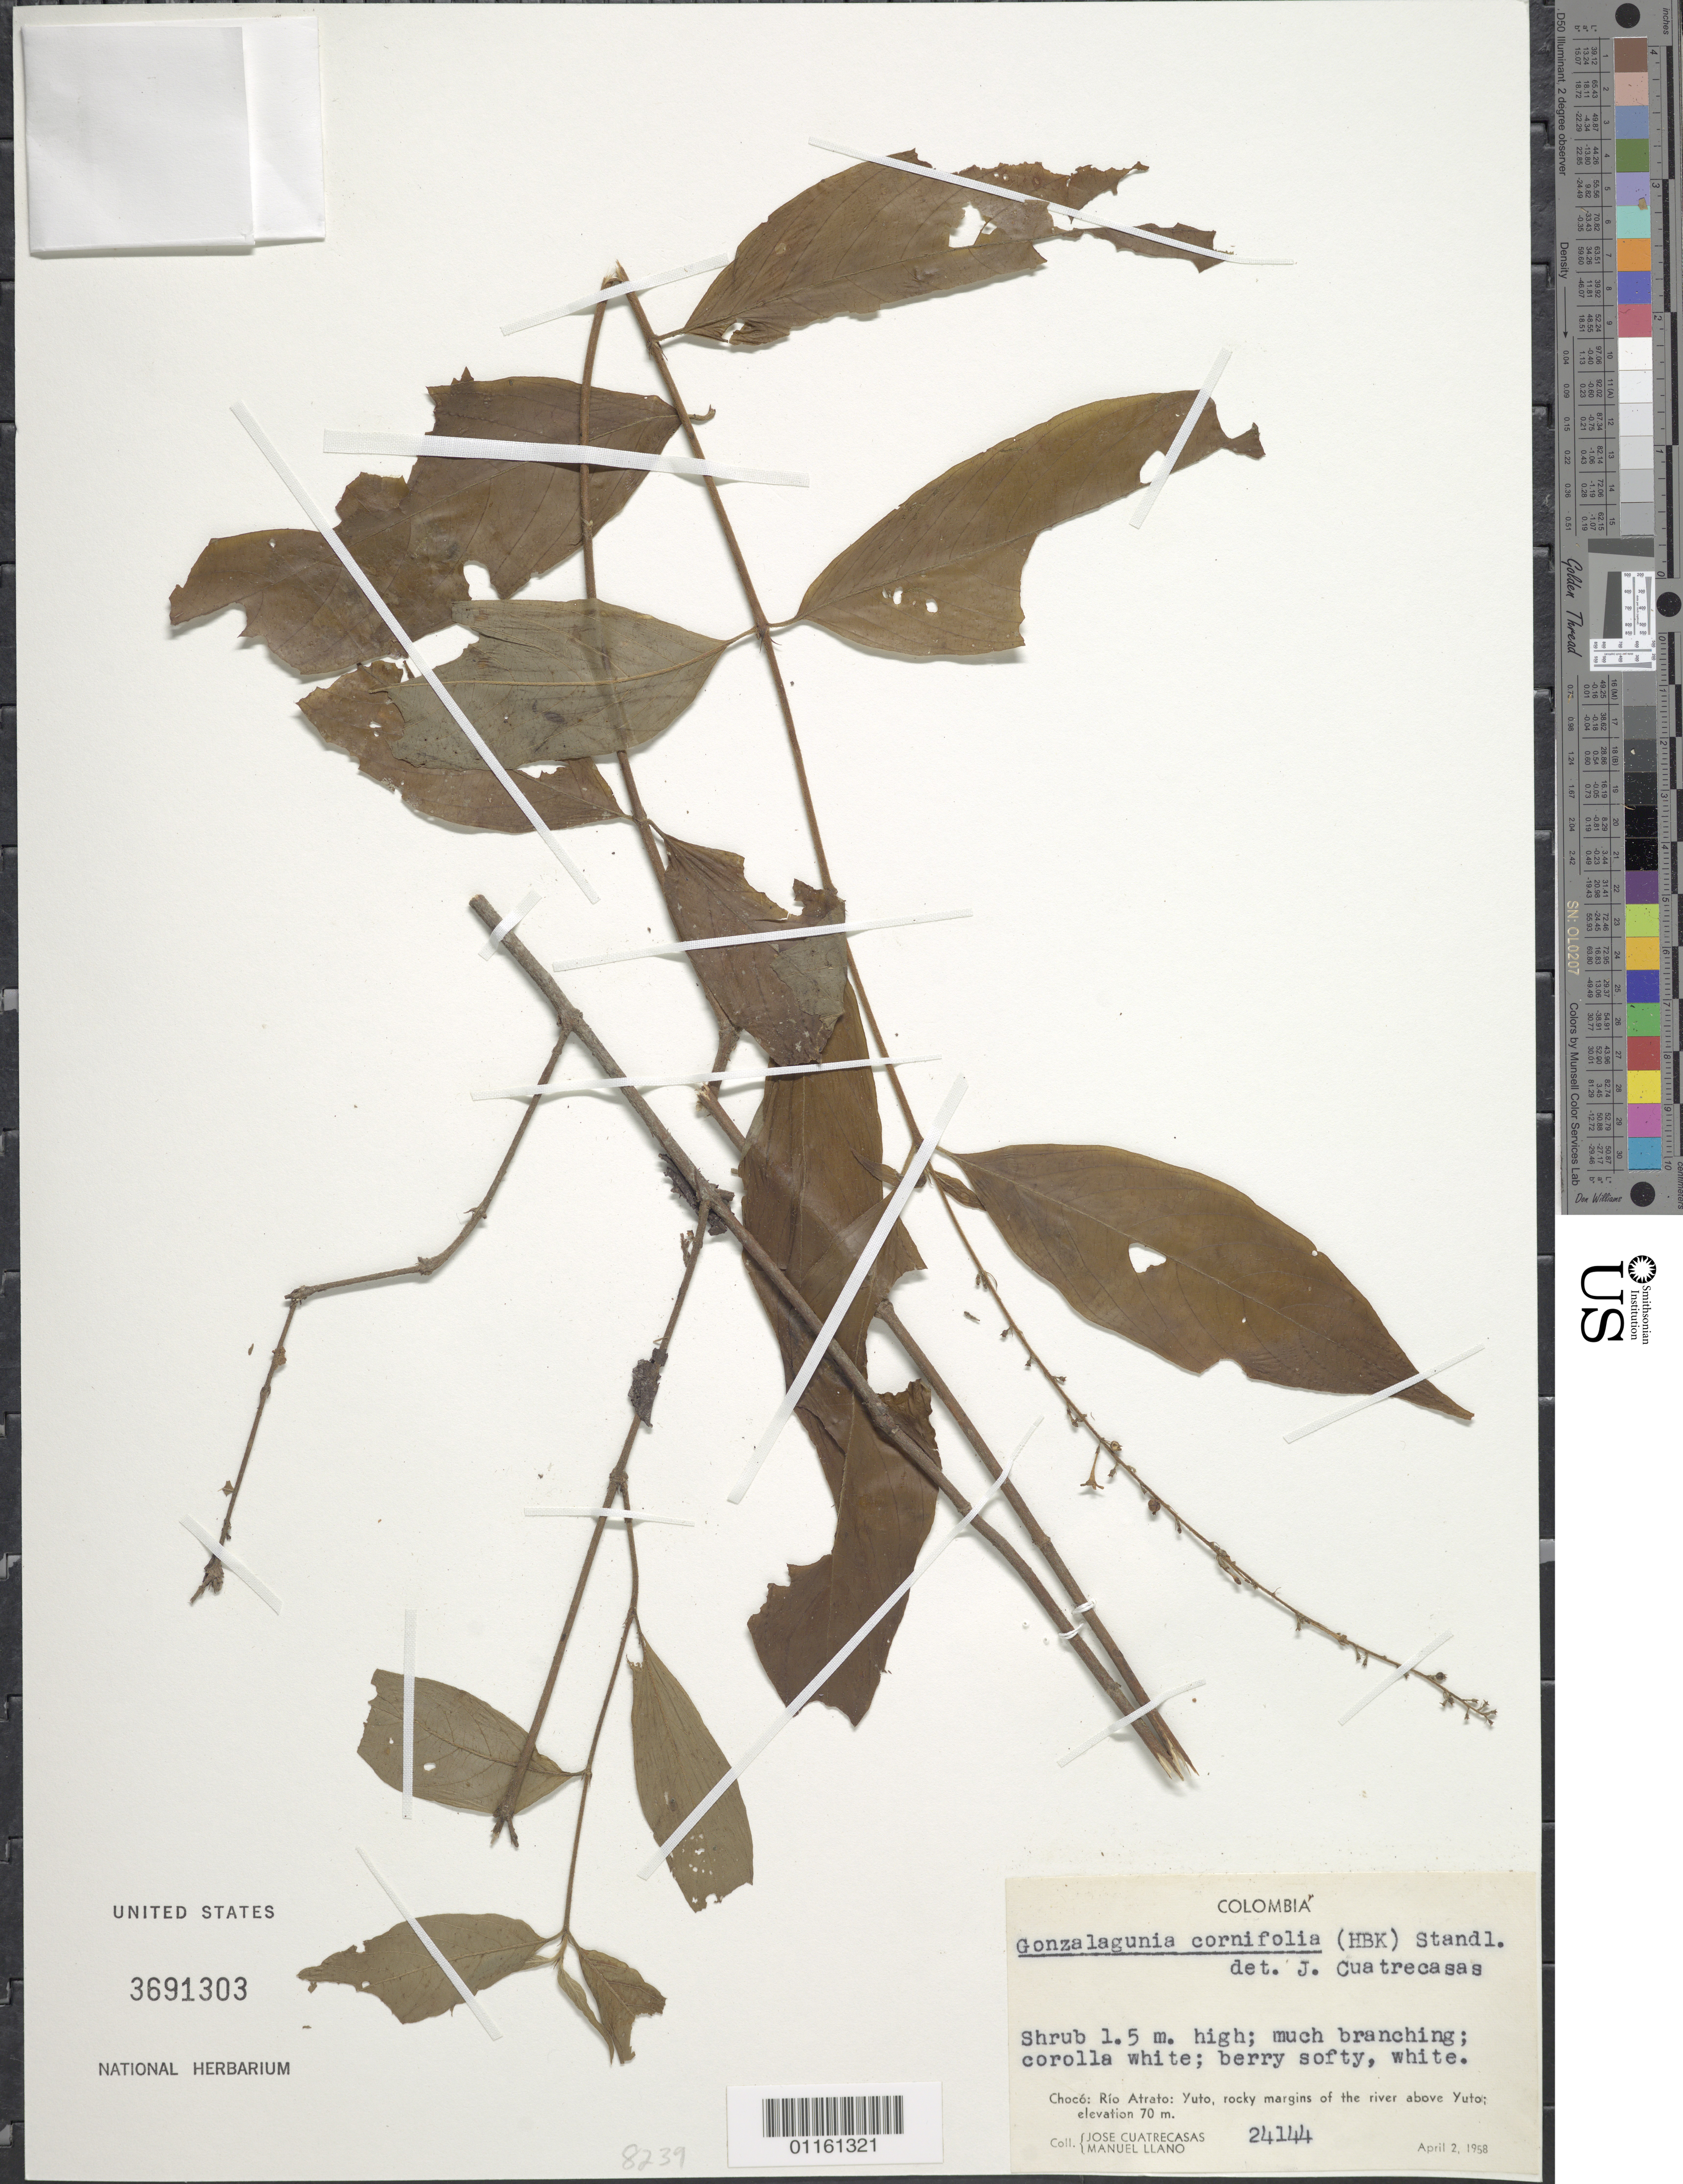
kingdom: Plantae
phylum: Tracheophyta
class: Magnoliopsida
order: Gentianales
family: Rubiaceae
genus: Gonzalagunia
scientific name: Gonzalagunia cornifolia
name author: (Kunth) Standl.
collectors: J. Cuatrecasas & M. Llano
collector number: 24144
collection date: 1958-04-02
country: Colombia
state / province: Chocó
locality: Rio Atrato: Yuto, rocky margins of the river above Yuto.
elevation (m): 70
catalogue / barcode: US 3691303